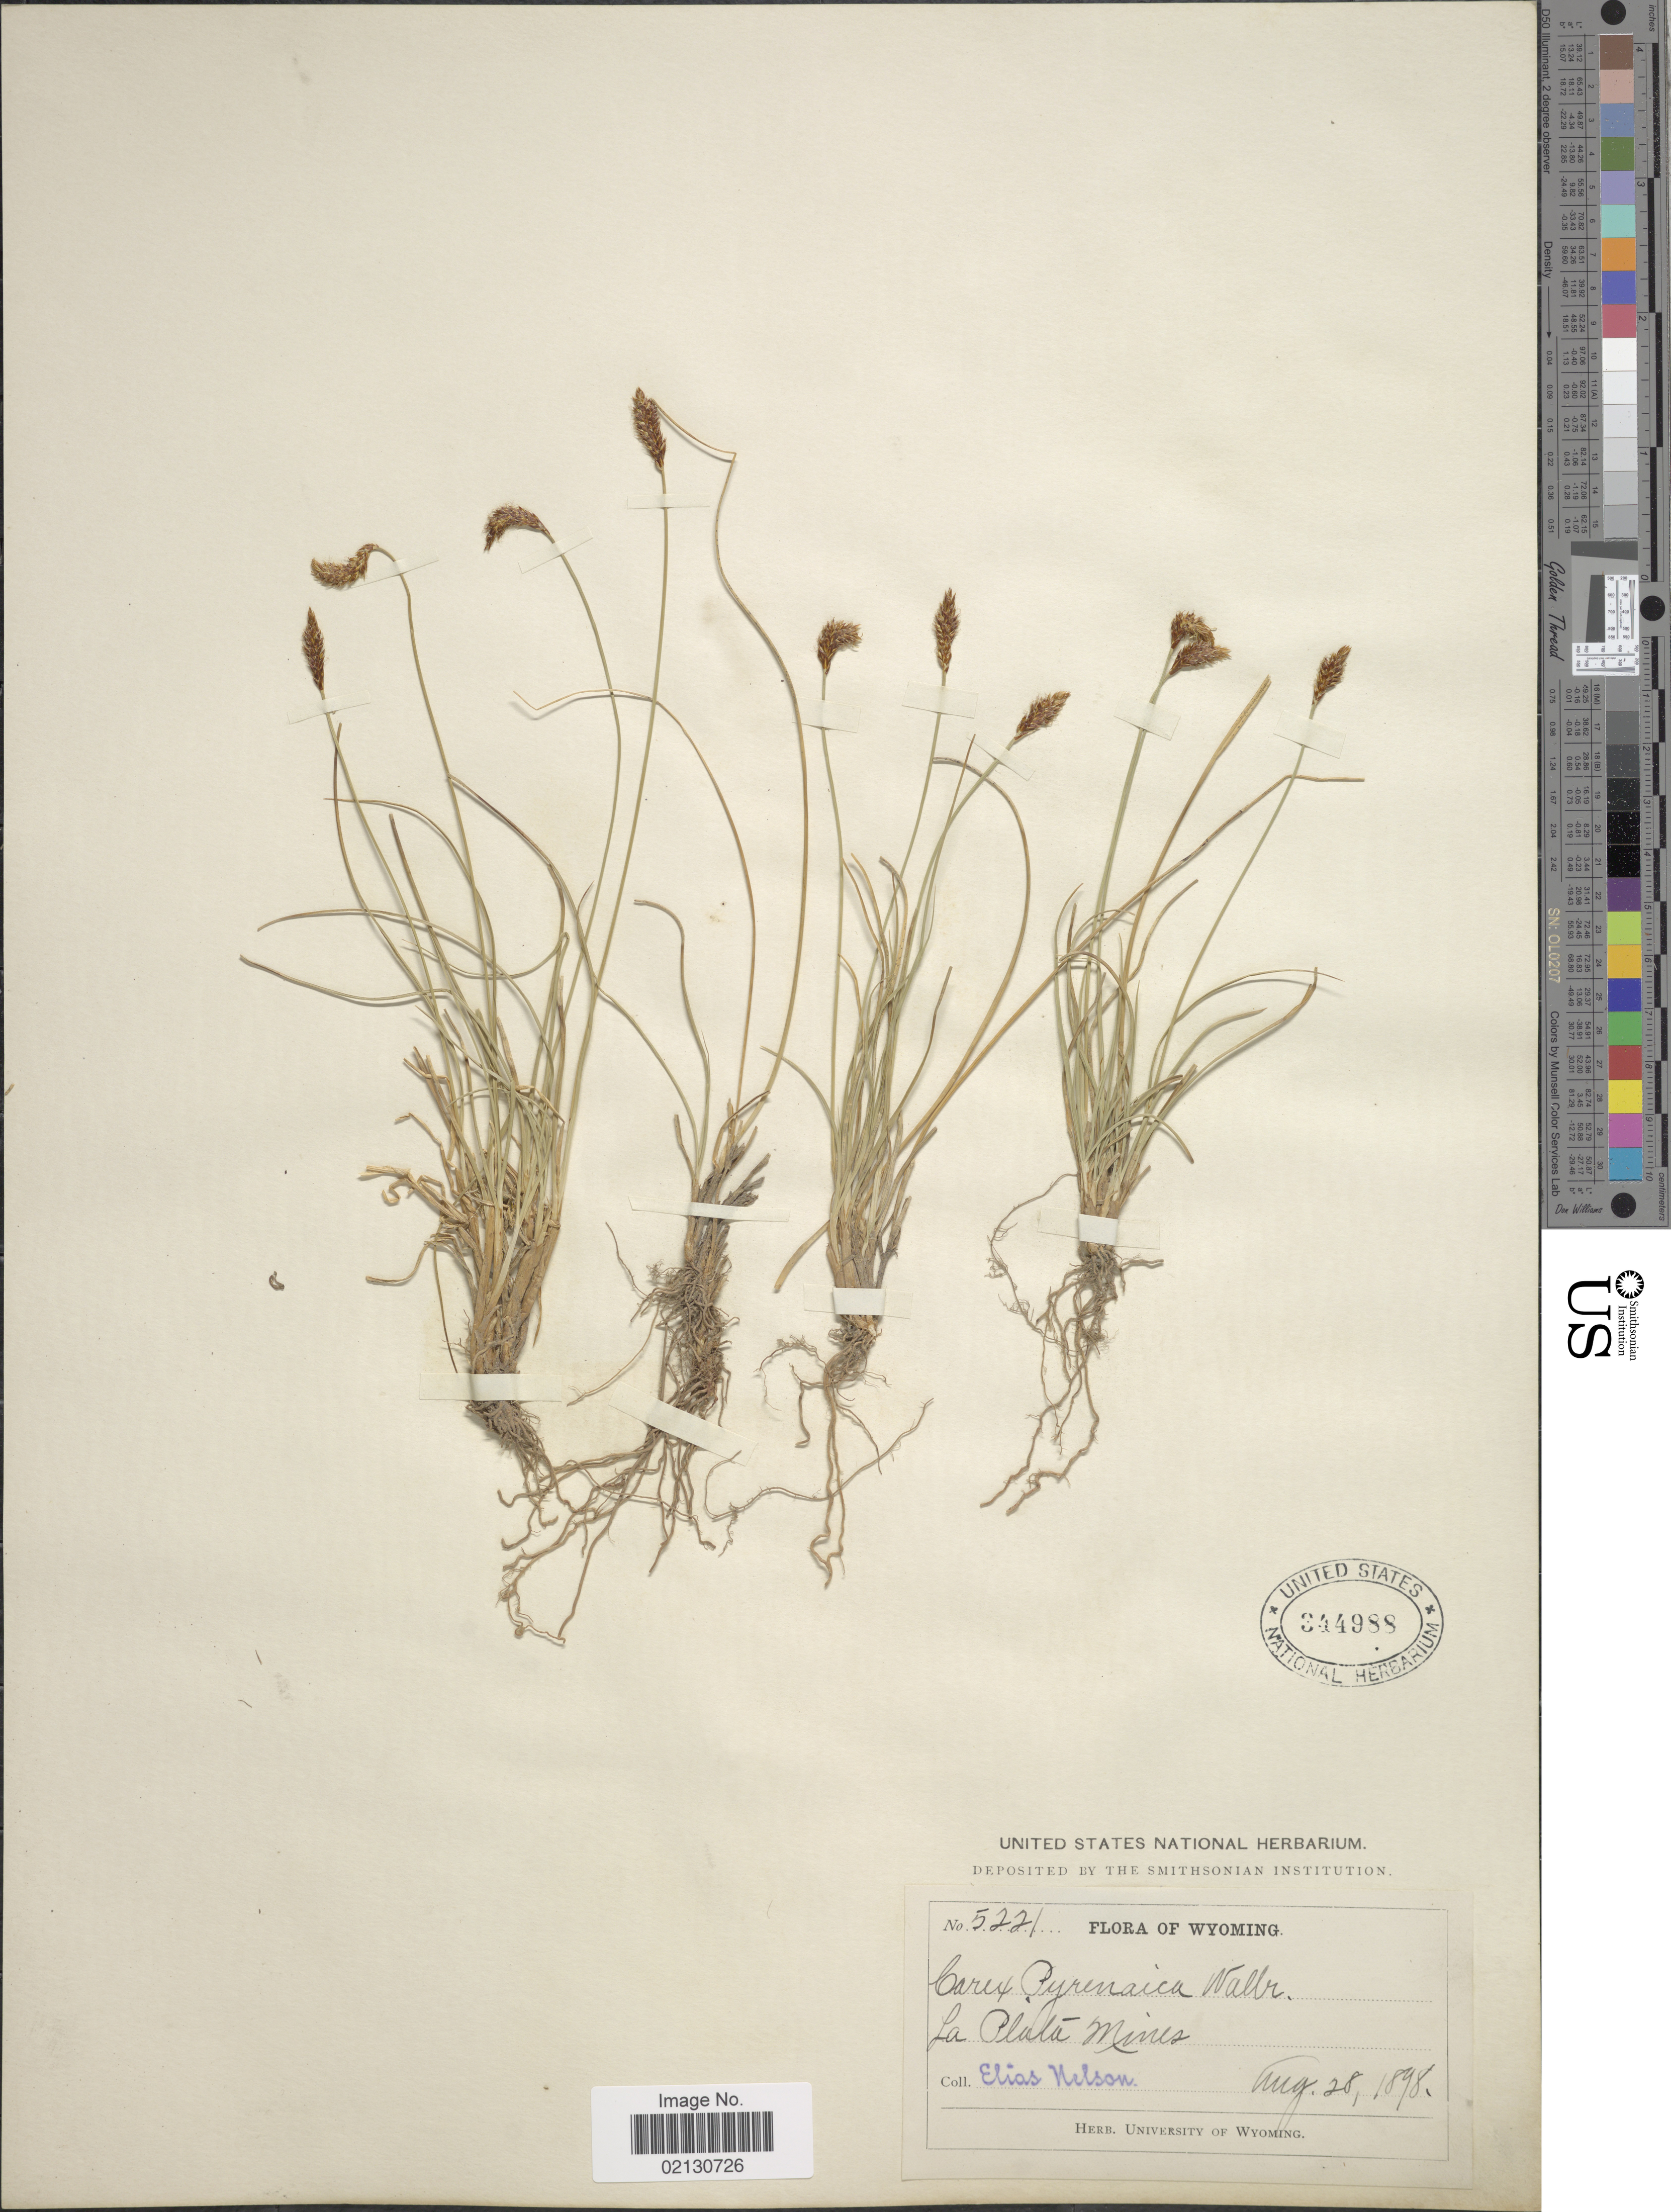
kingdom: Plantae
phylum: Tracheophyta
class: Liliopsida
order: Poales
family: Cyperaceae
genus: Carex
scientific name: Carex micropoda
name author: C.A. Mey.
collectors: E. Nelson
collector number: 5221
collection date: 1898-08-28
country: United States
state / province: Wyoming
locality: La Plata Mines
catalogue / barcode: US 344988